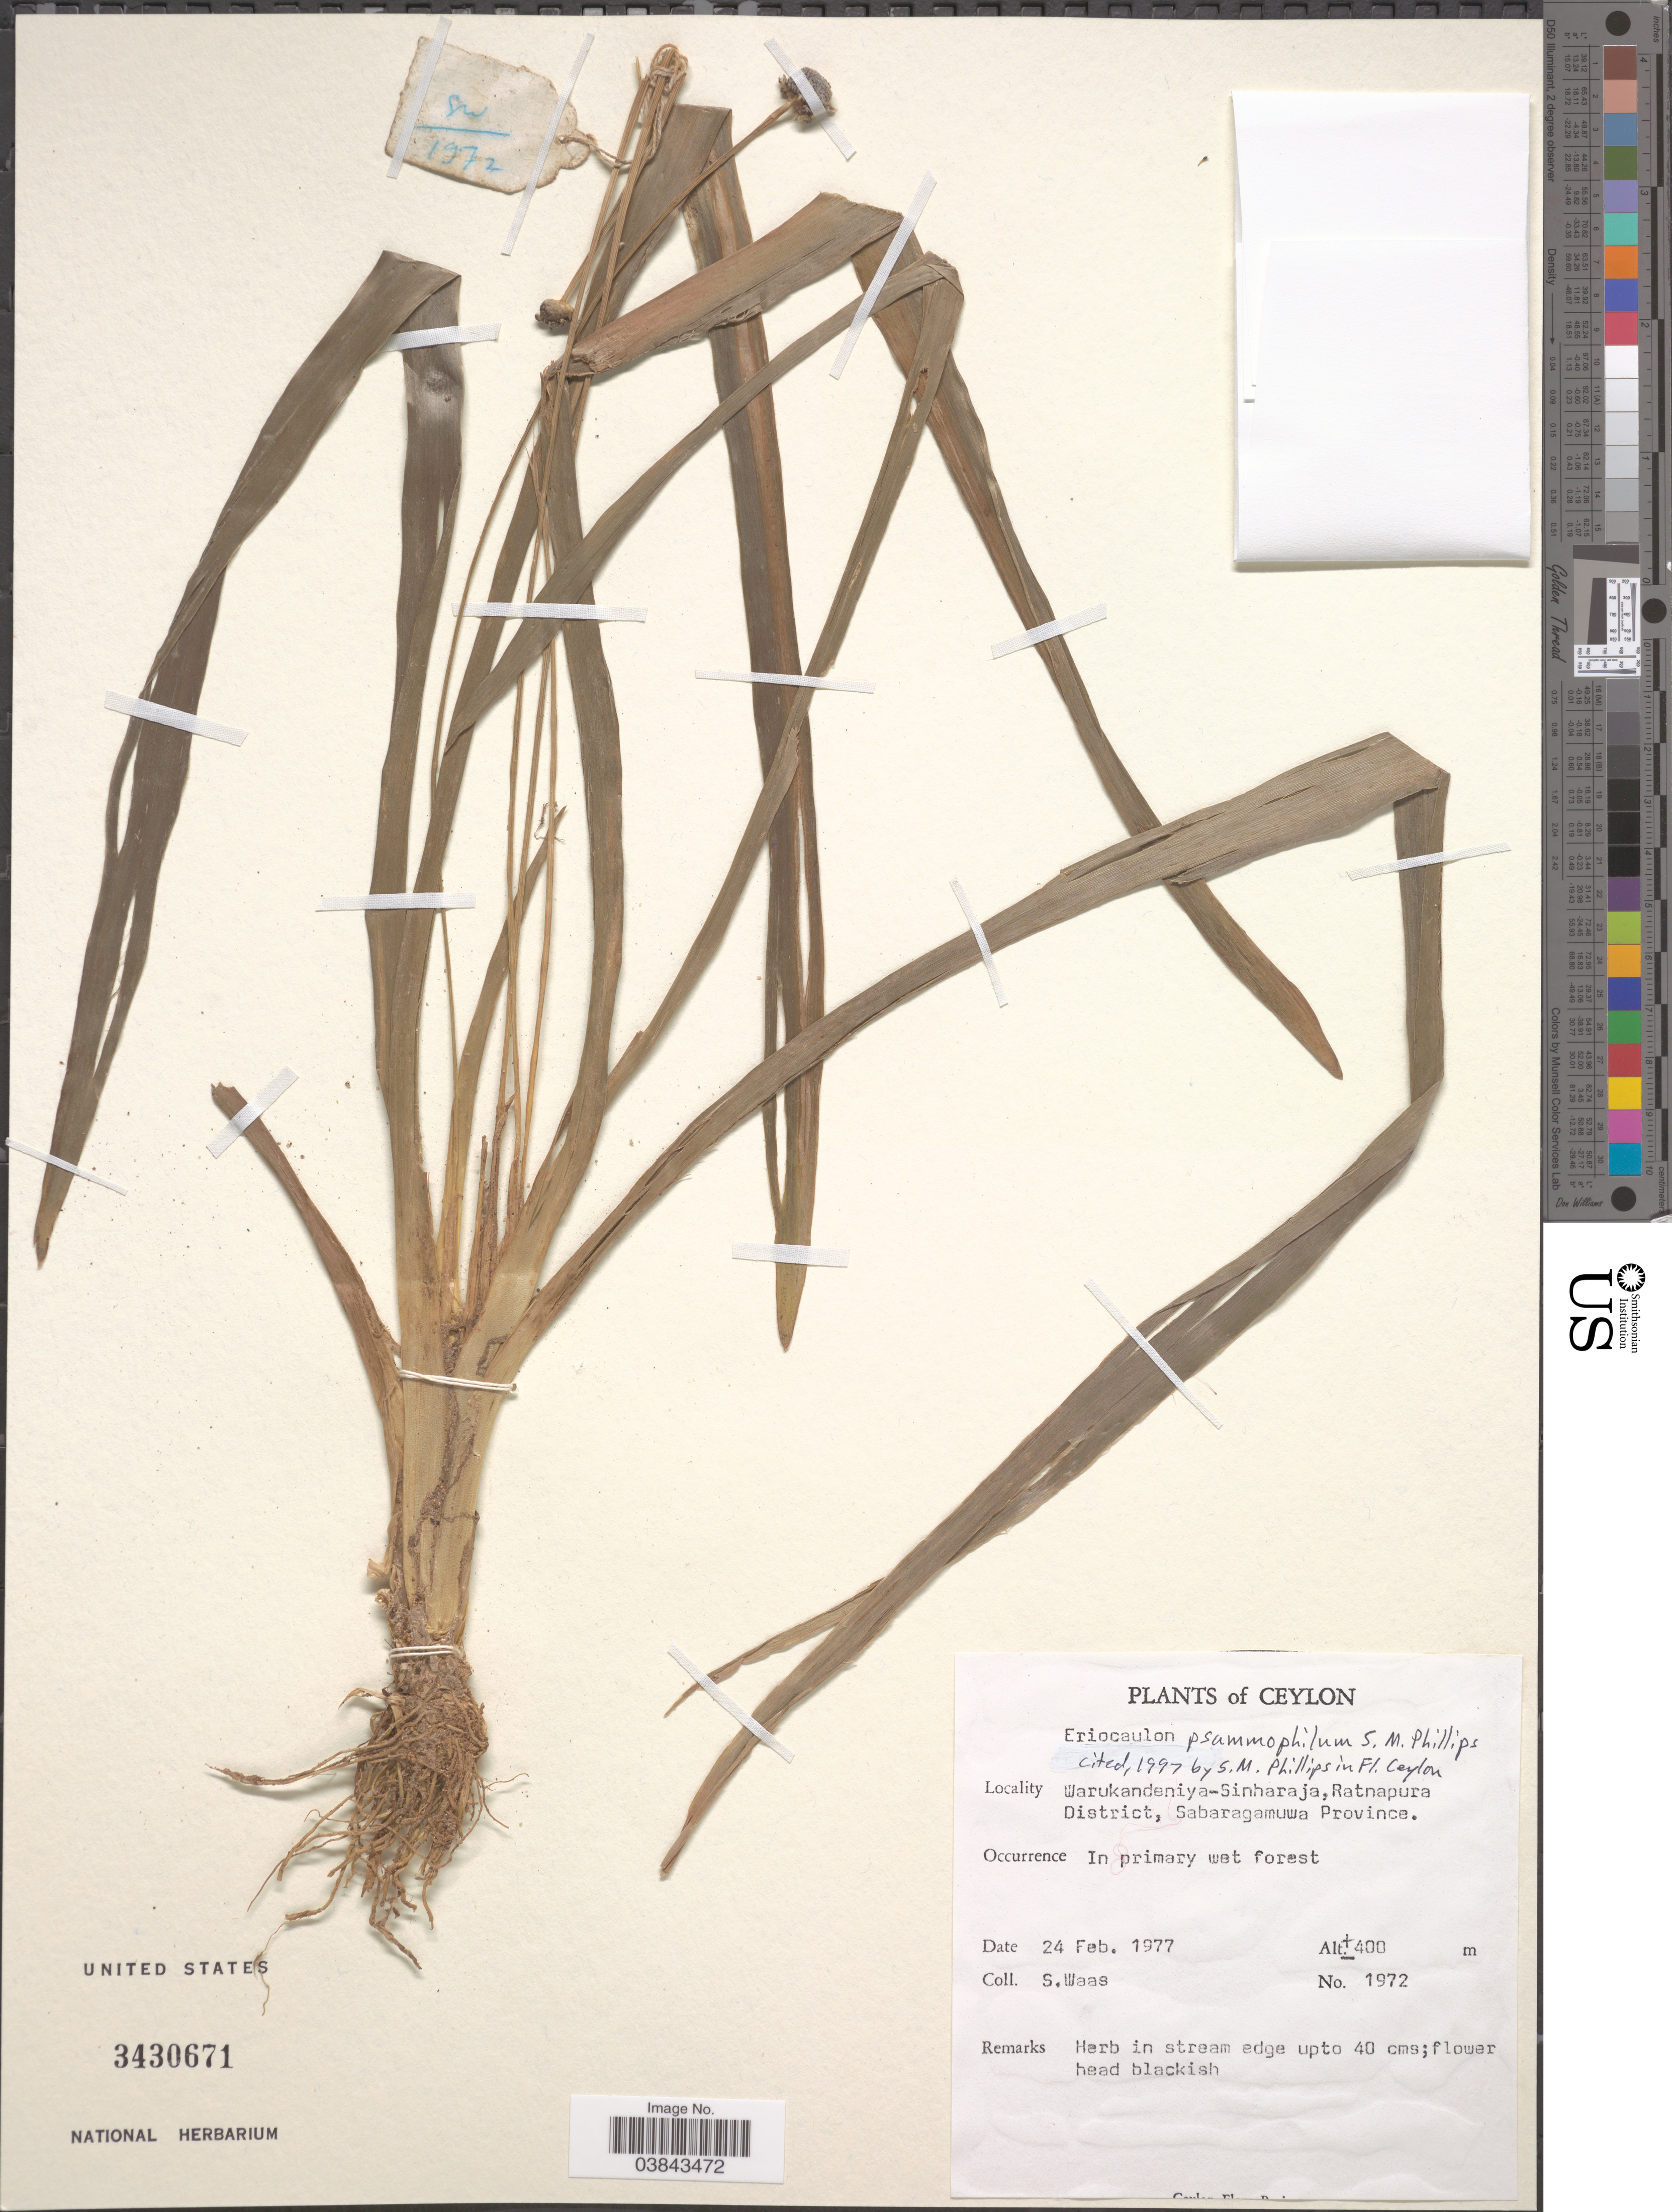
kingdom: Plantae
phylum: Tracheophyta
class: Liliopsida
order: Poales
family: Eriocaulaceae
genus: Eriocaulon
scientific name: Eriocaulon psammophilum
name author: S.M. Phillips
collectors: S. Waas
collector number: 1972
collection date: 1977-02-24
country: Sri Lanka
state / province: Sabaragamuwa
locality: Ceylon. Warukandeniya-Sinharaja, Ratnapura District, Sabaragamuwa Province.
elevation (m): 400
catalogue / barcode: US 3430671